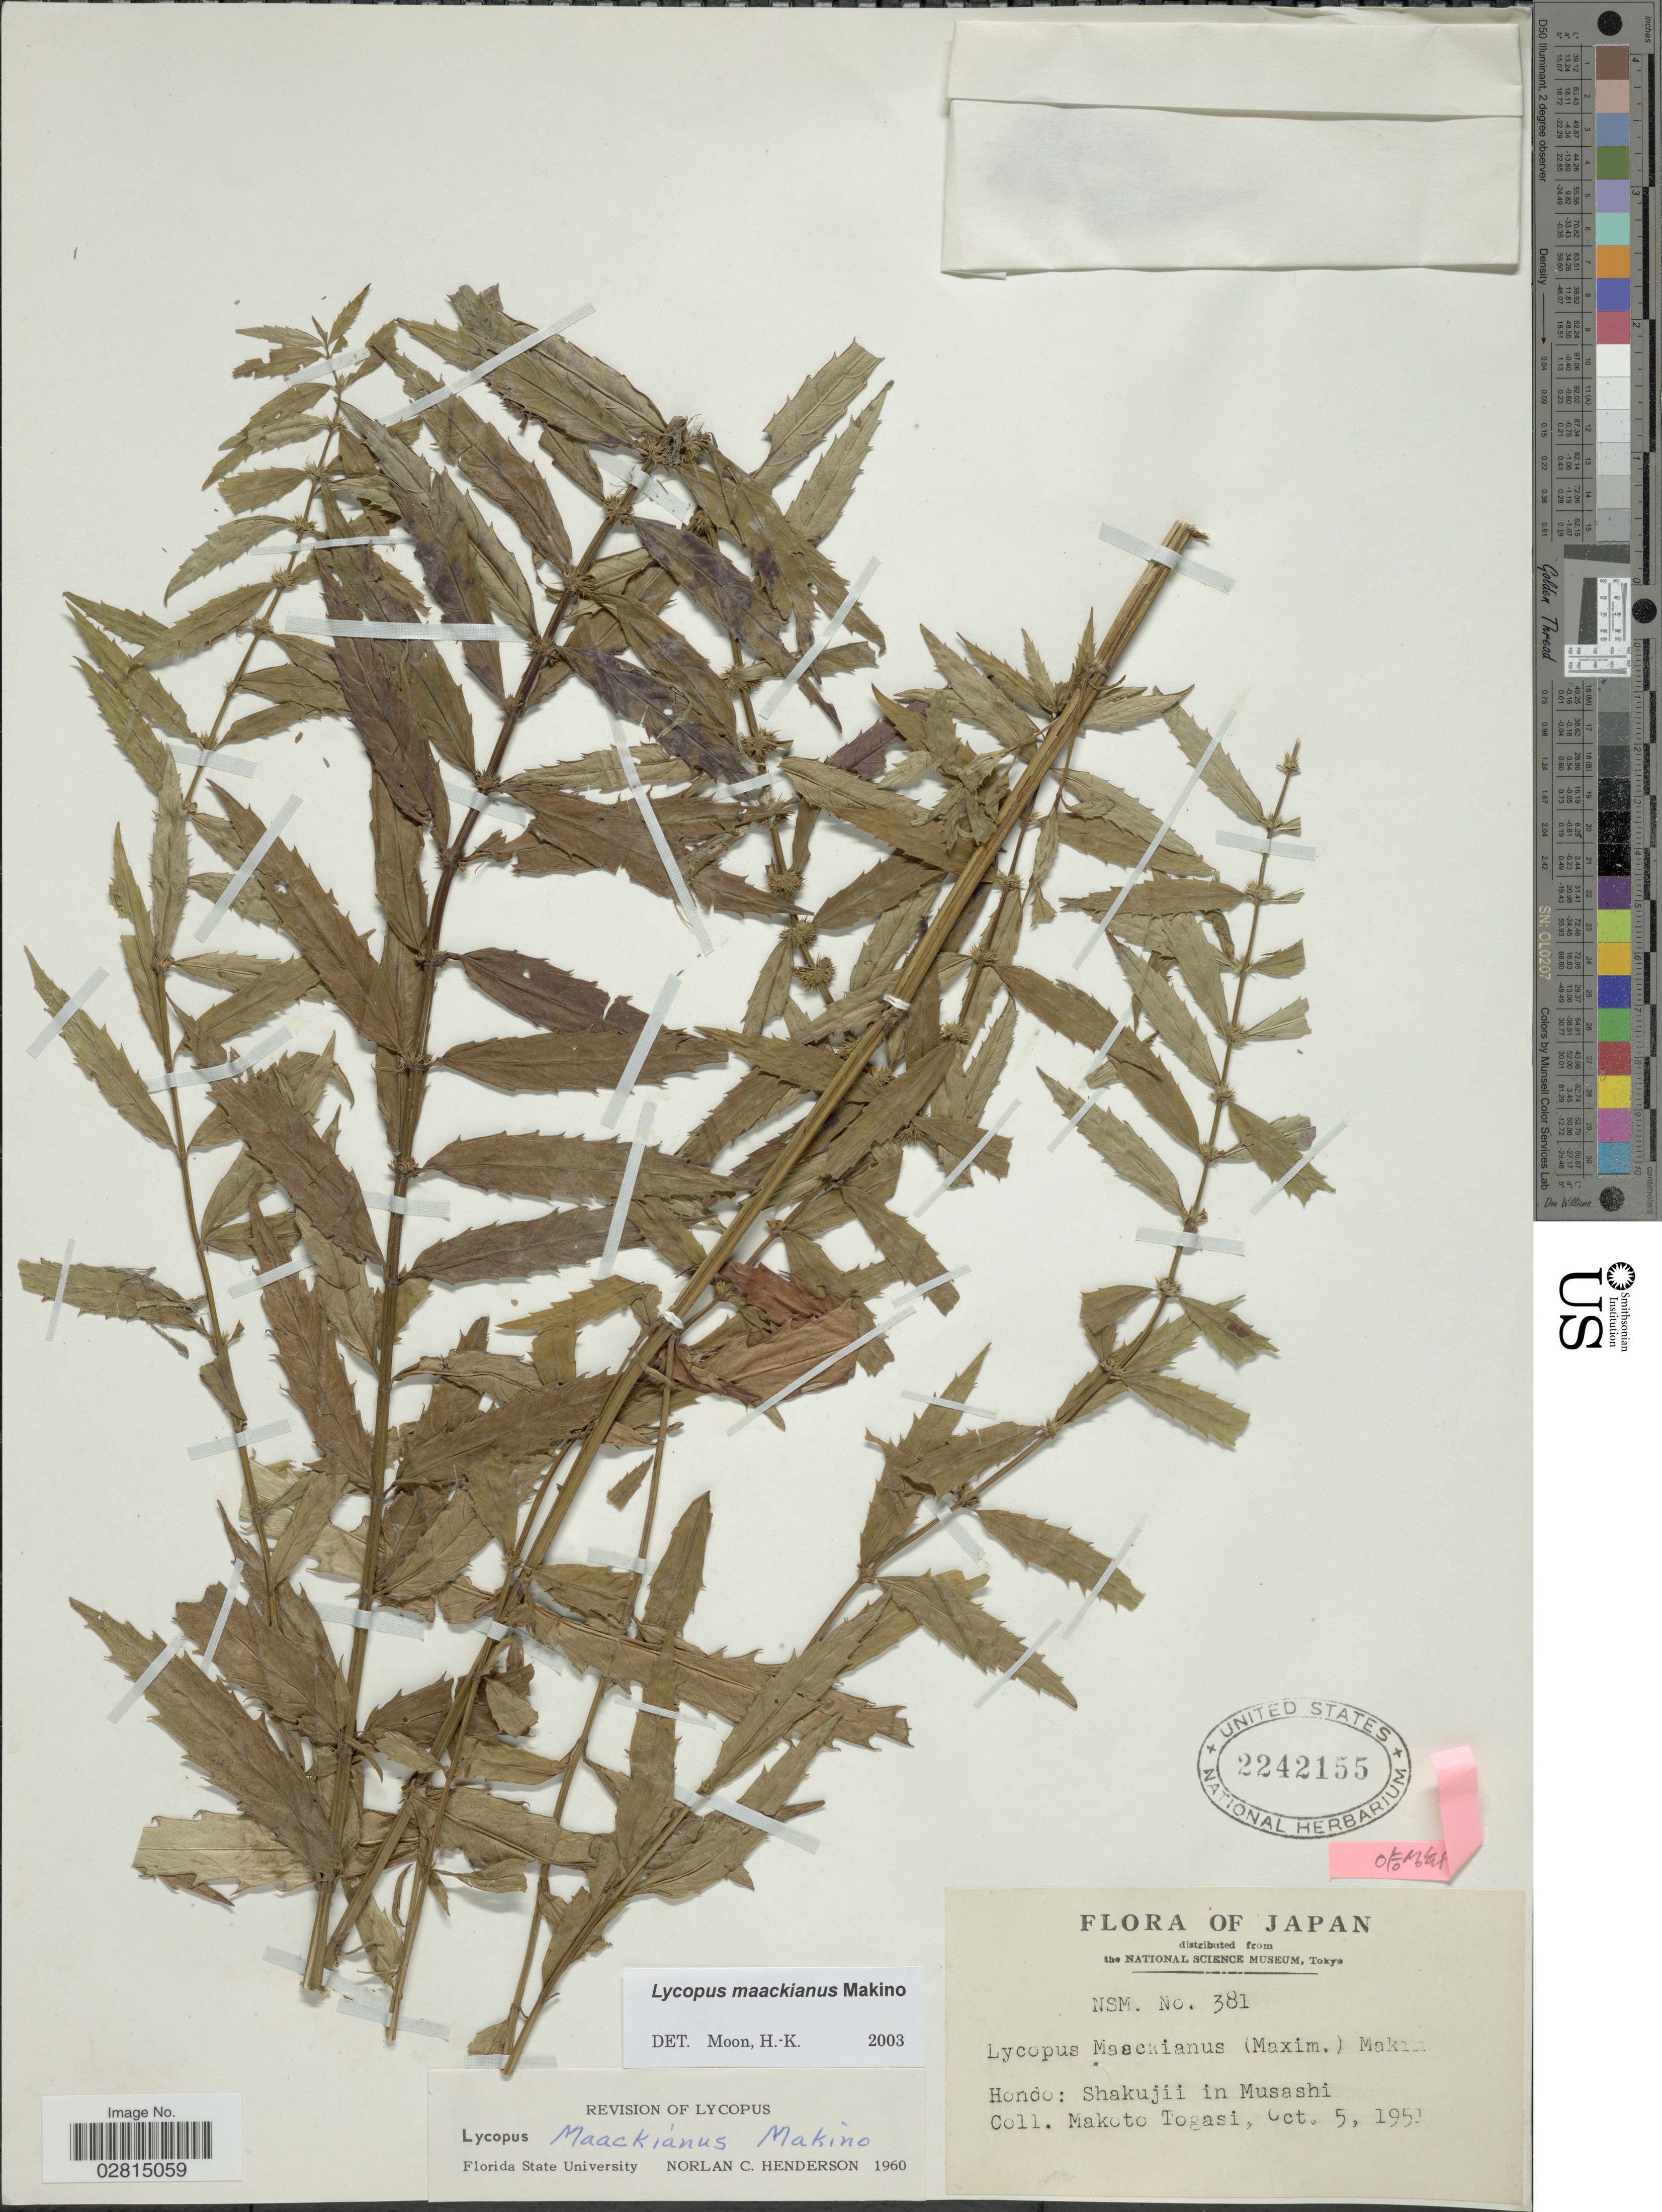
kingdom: Plantae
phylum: Tracheophyta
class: Magnoliopsida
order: Lamiales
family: Lamiaceae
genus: Lycopus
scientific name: Lycopus maackianus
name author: Makino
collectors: M. Togasi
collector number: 381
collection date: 1951-10-05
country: Japan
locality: Hondo: Shakujii in Musashi.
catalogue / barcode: US 2242155